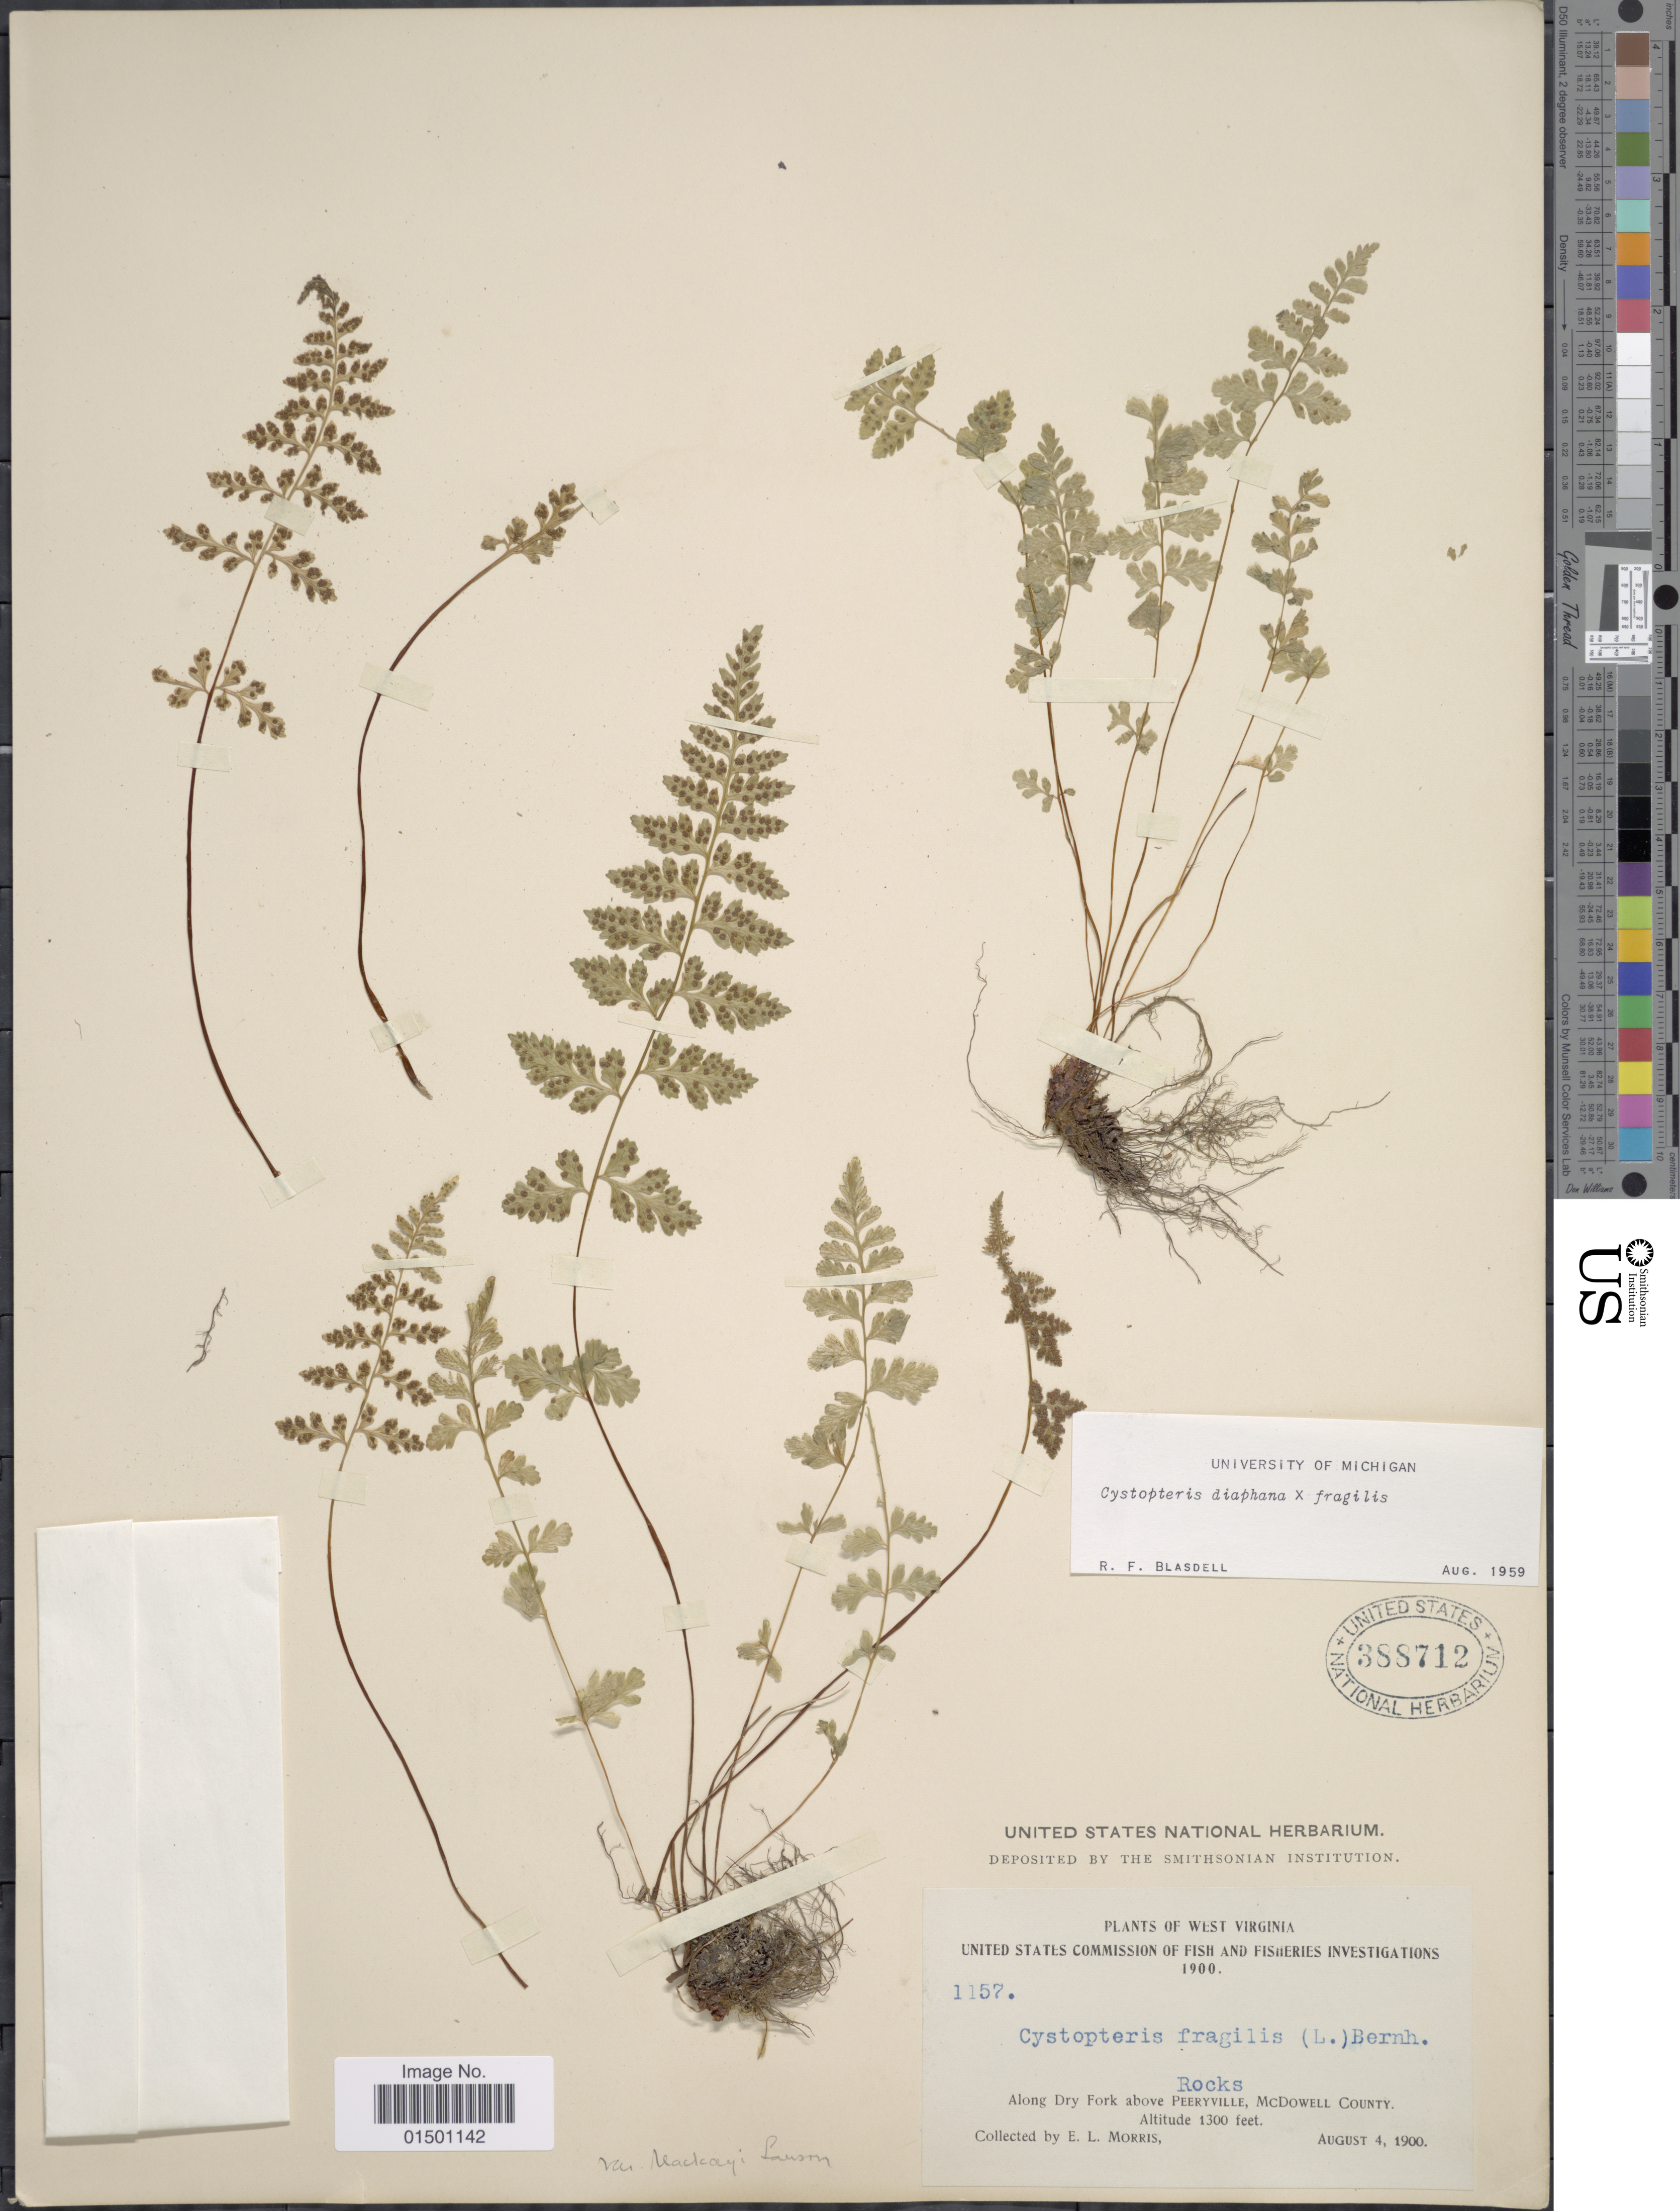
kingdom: Plantae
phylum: Tracheophyta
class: Polypodiopsida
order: Polypodiales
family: Cystopteridaceae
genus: Cystopteris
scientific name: Cystopteris diaphana x C. fragilis (L.) Bernh.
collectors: E. Morris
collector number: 1157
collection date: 1900-08-04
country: United States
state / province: West Virginia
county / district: McDowell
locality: Along Dry Fork Above Peeryville, McDowell County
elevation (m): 396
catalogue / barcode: US 388712